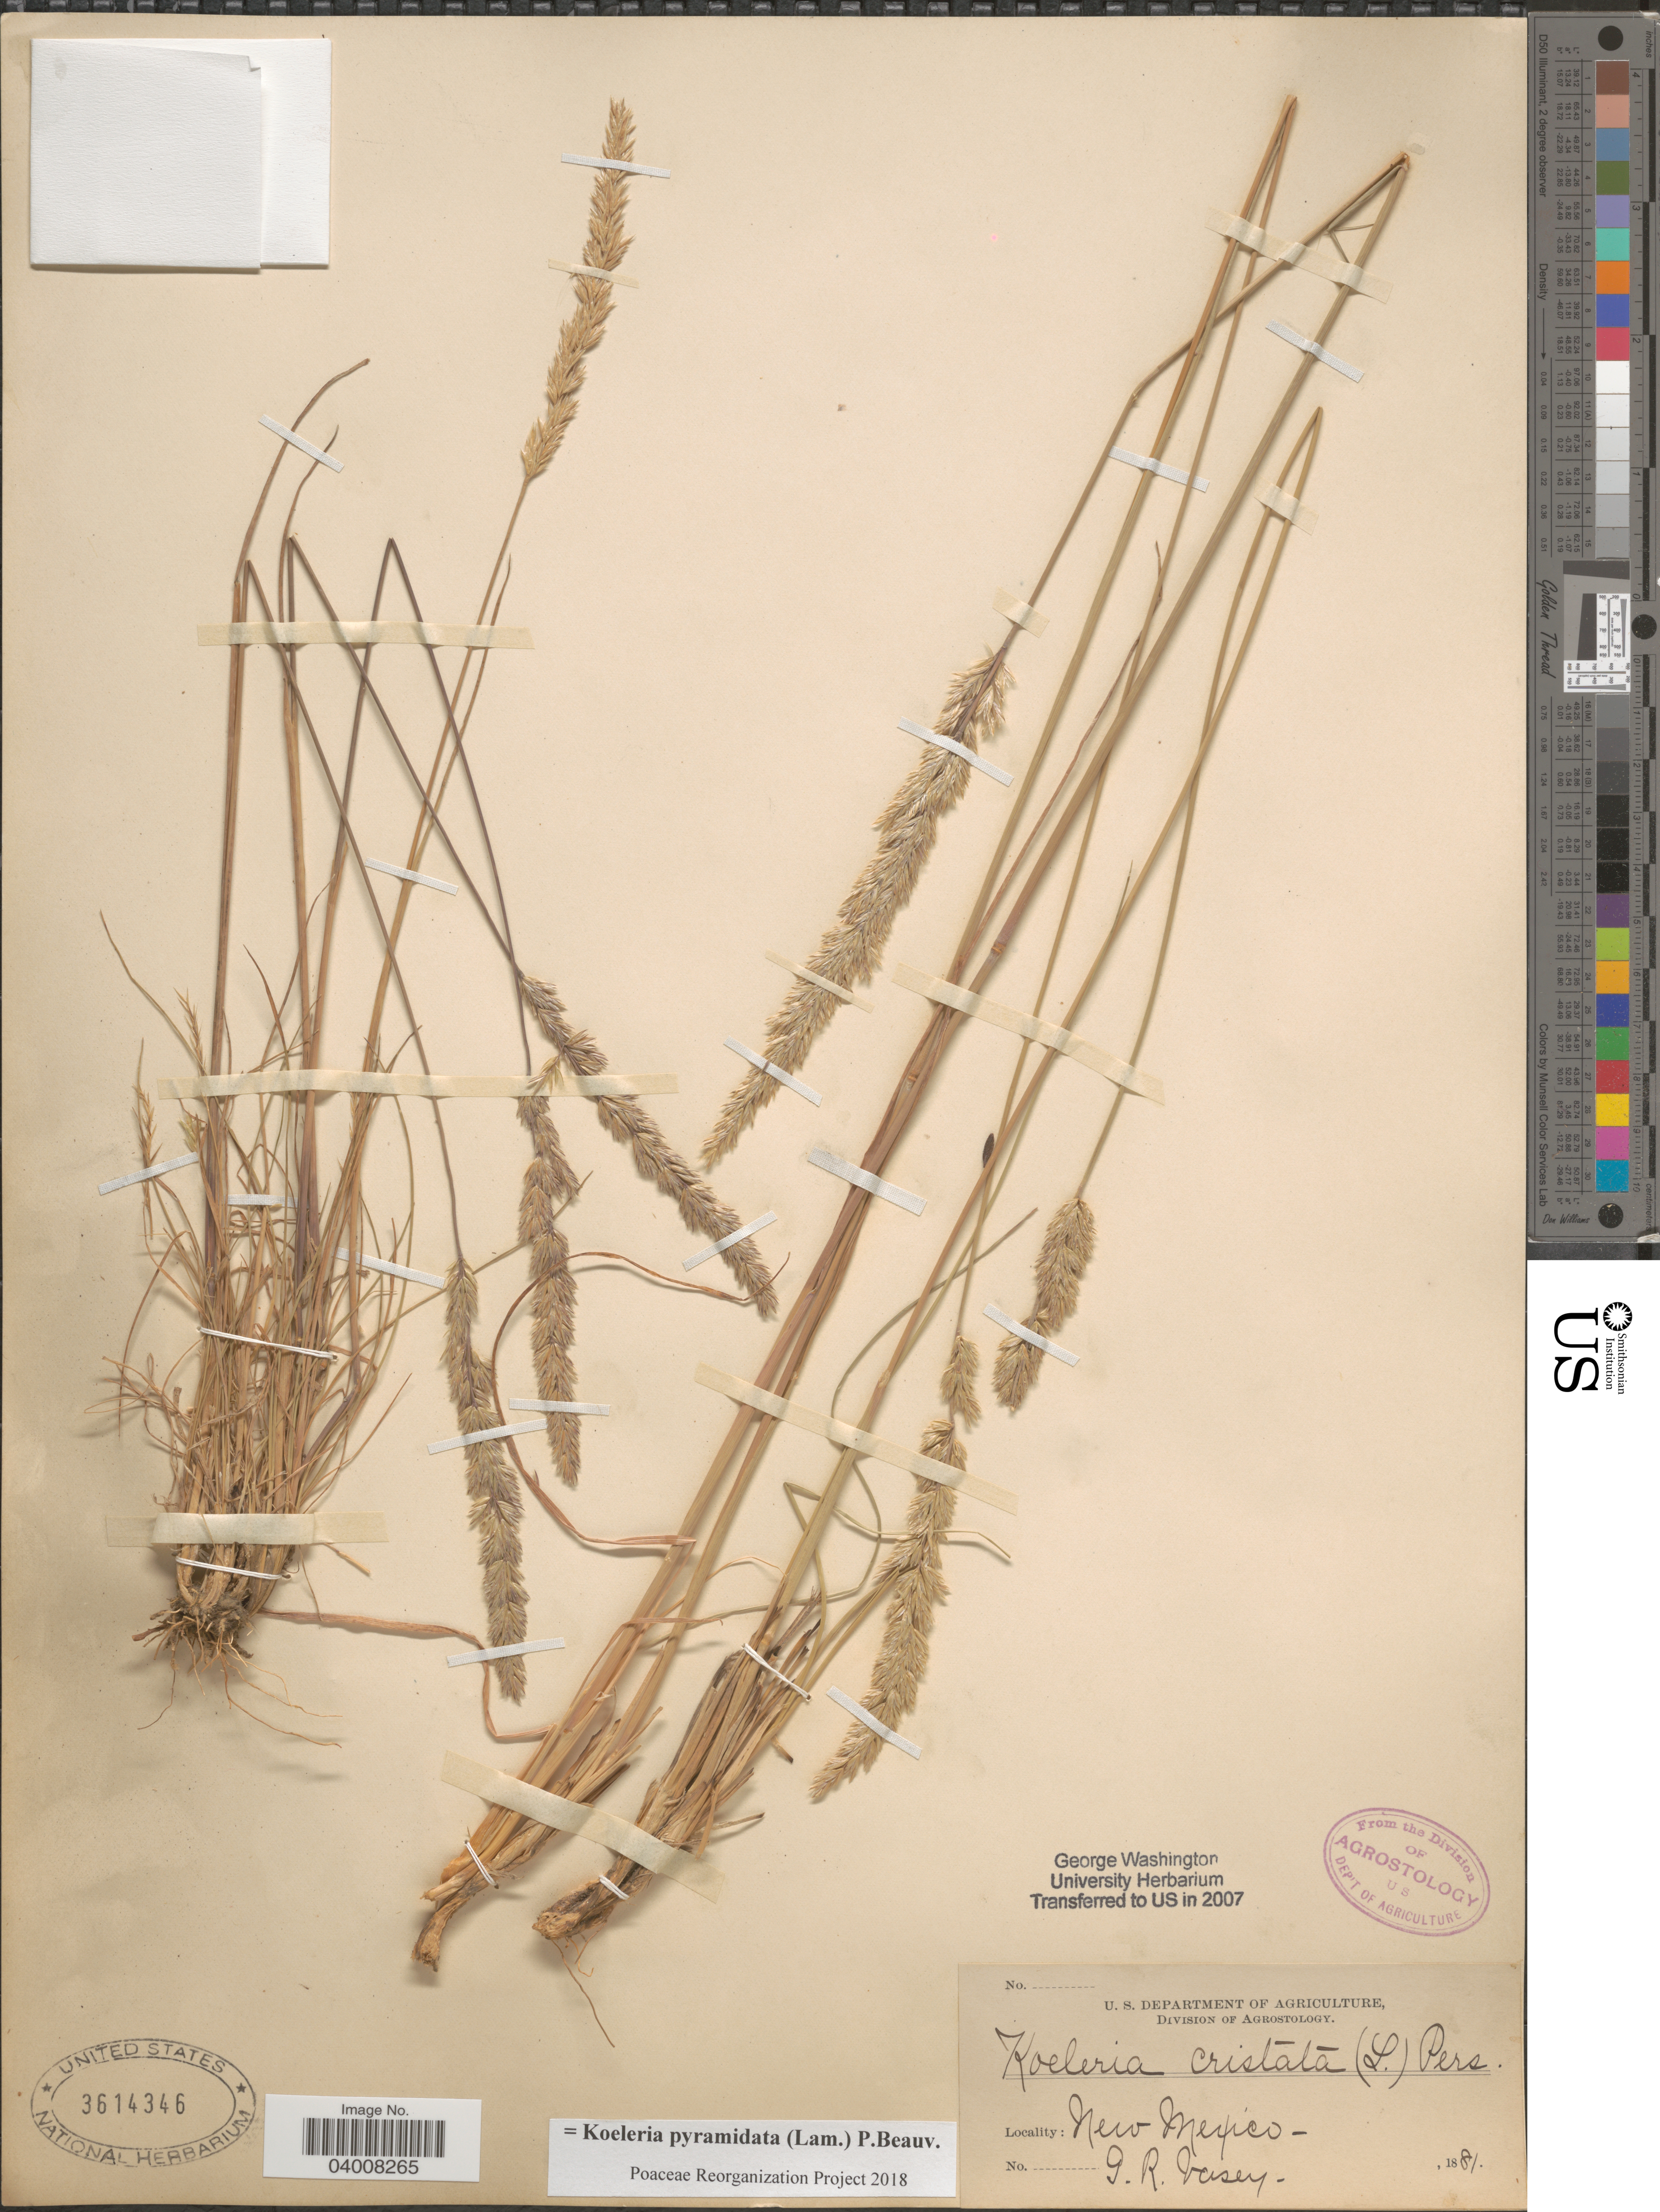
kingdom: Plantae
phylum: Tracheophyta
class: Liliopsida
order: Poales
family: Poaceae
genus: Koeleria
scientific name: Koeleria pyramidata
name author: (Lam.) P. Beauv.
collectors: G. R. Vasey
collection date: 1881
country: United States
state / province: New Mexico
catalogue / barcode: US 3614346